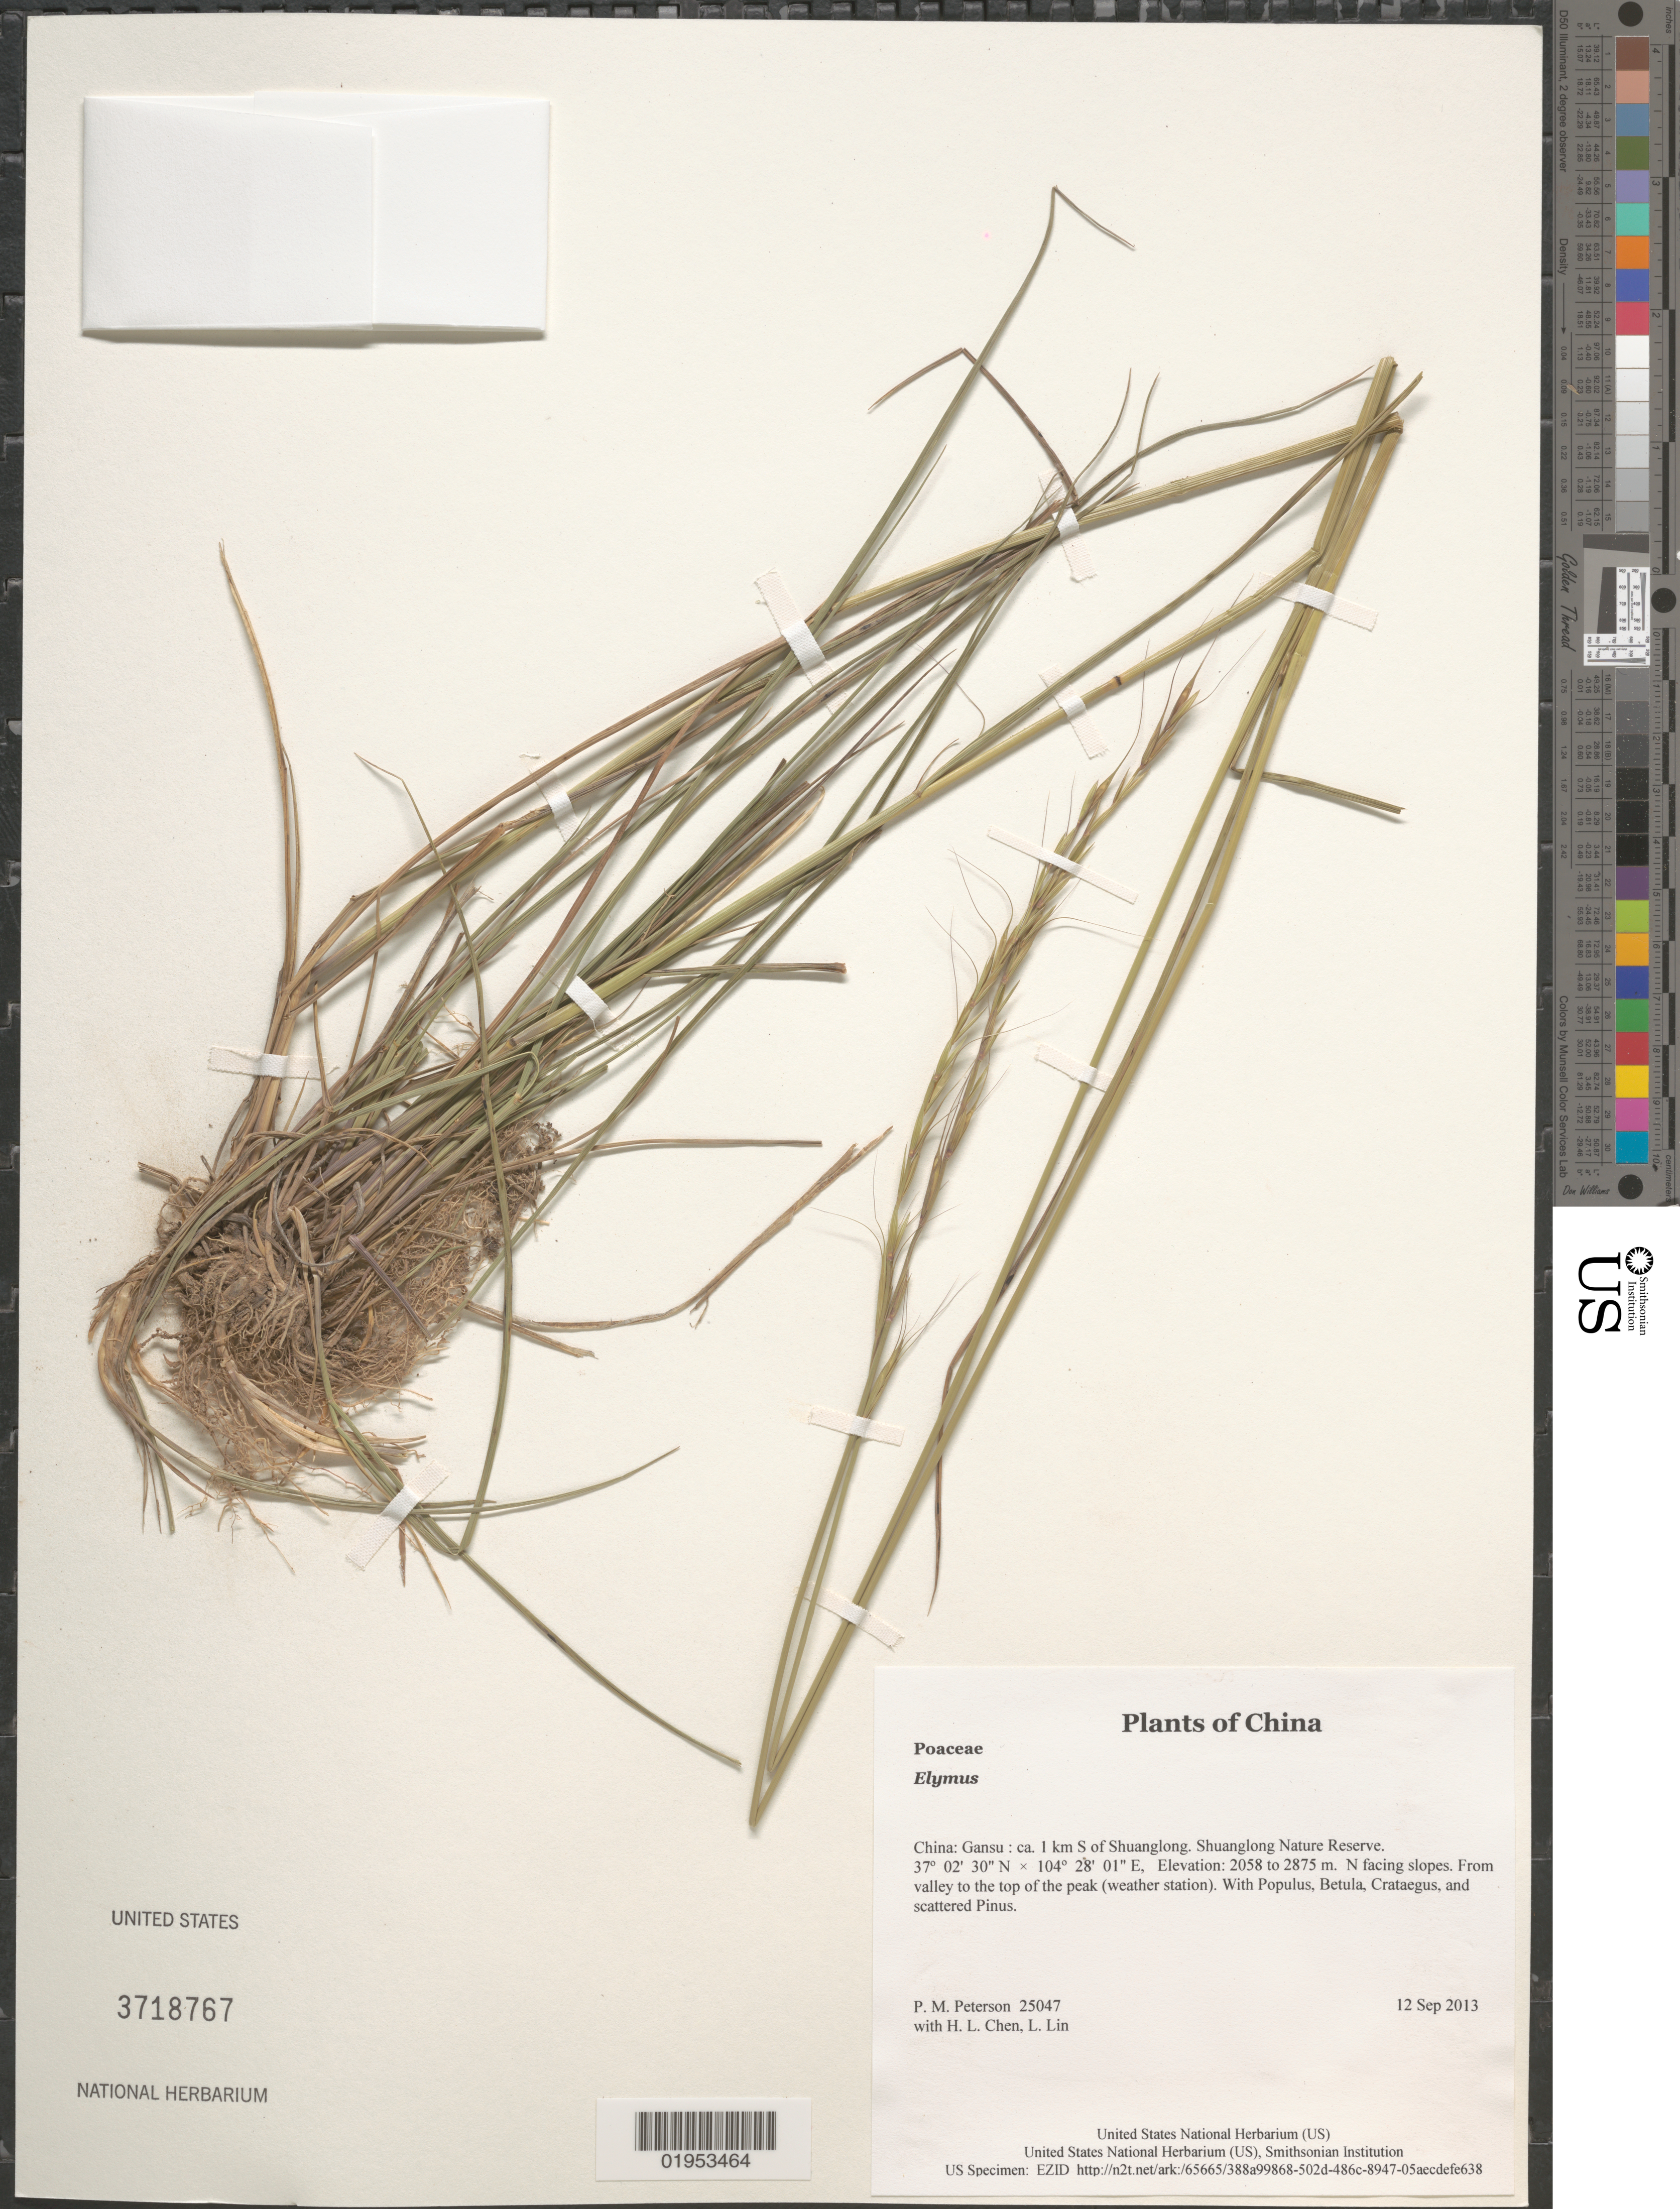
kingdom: Plantae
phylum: Tracheophyta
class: Liliopsida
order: Poales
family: Poaceae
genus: Elymus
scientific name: Elymus sp.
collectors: P. M. Peterson, H. L. Chen & L. Lin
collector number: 25047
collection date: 2013-09-12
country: China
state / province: Gansu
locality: ca. 1 km S of Shuanglong. Shuanglong Nature Reserve.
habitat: N facing slopes. From valley to the top of the peak (weather station).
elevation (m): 2058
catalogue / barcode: US 3718767